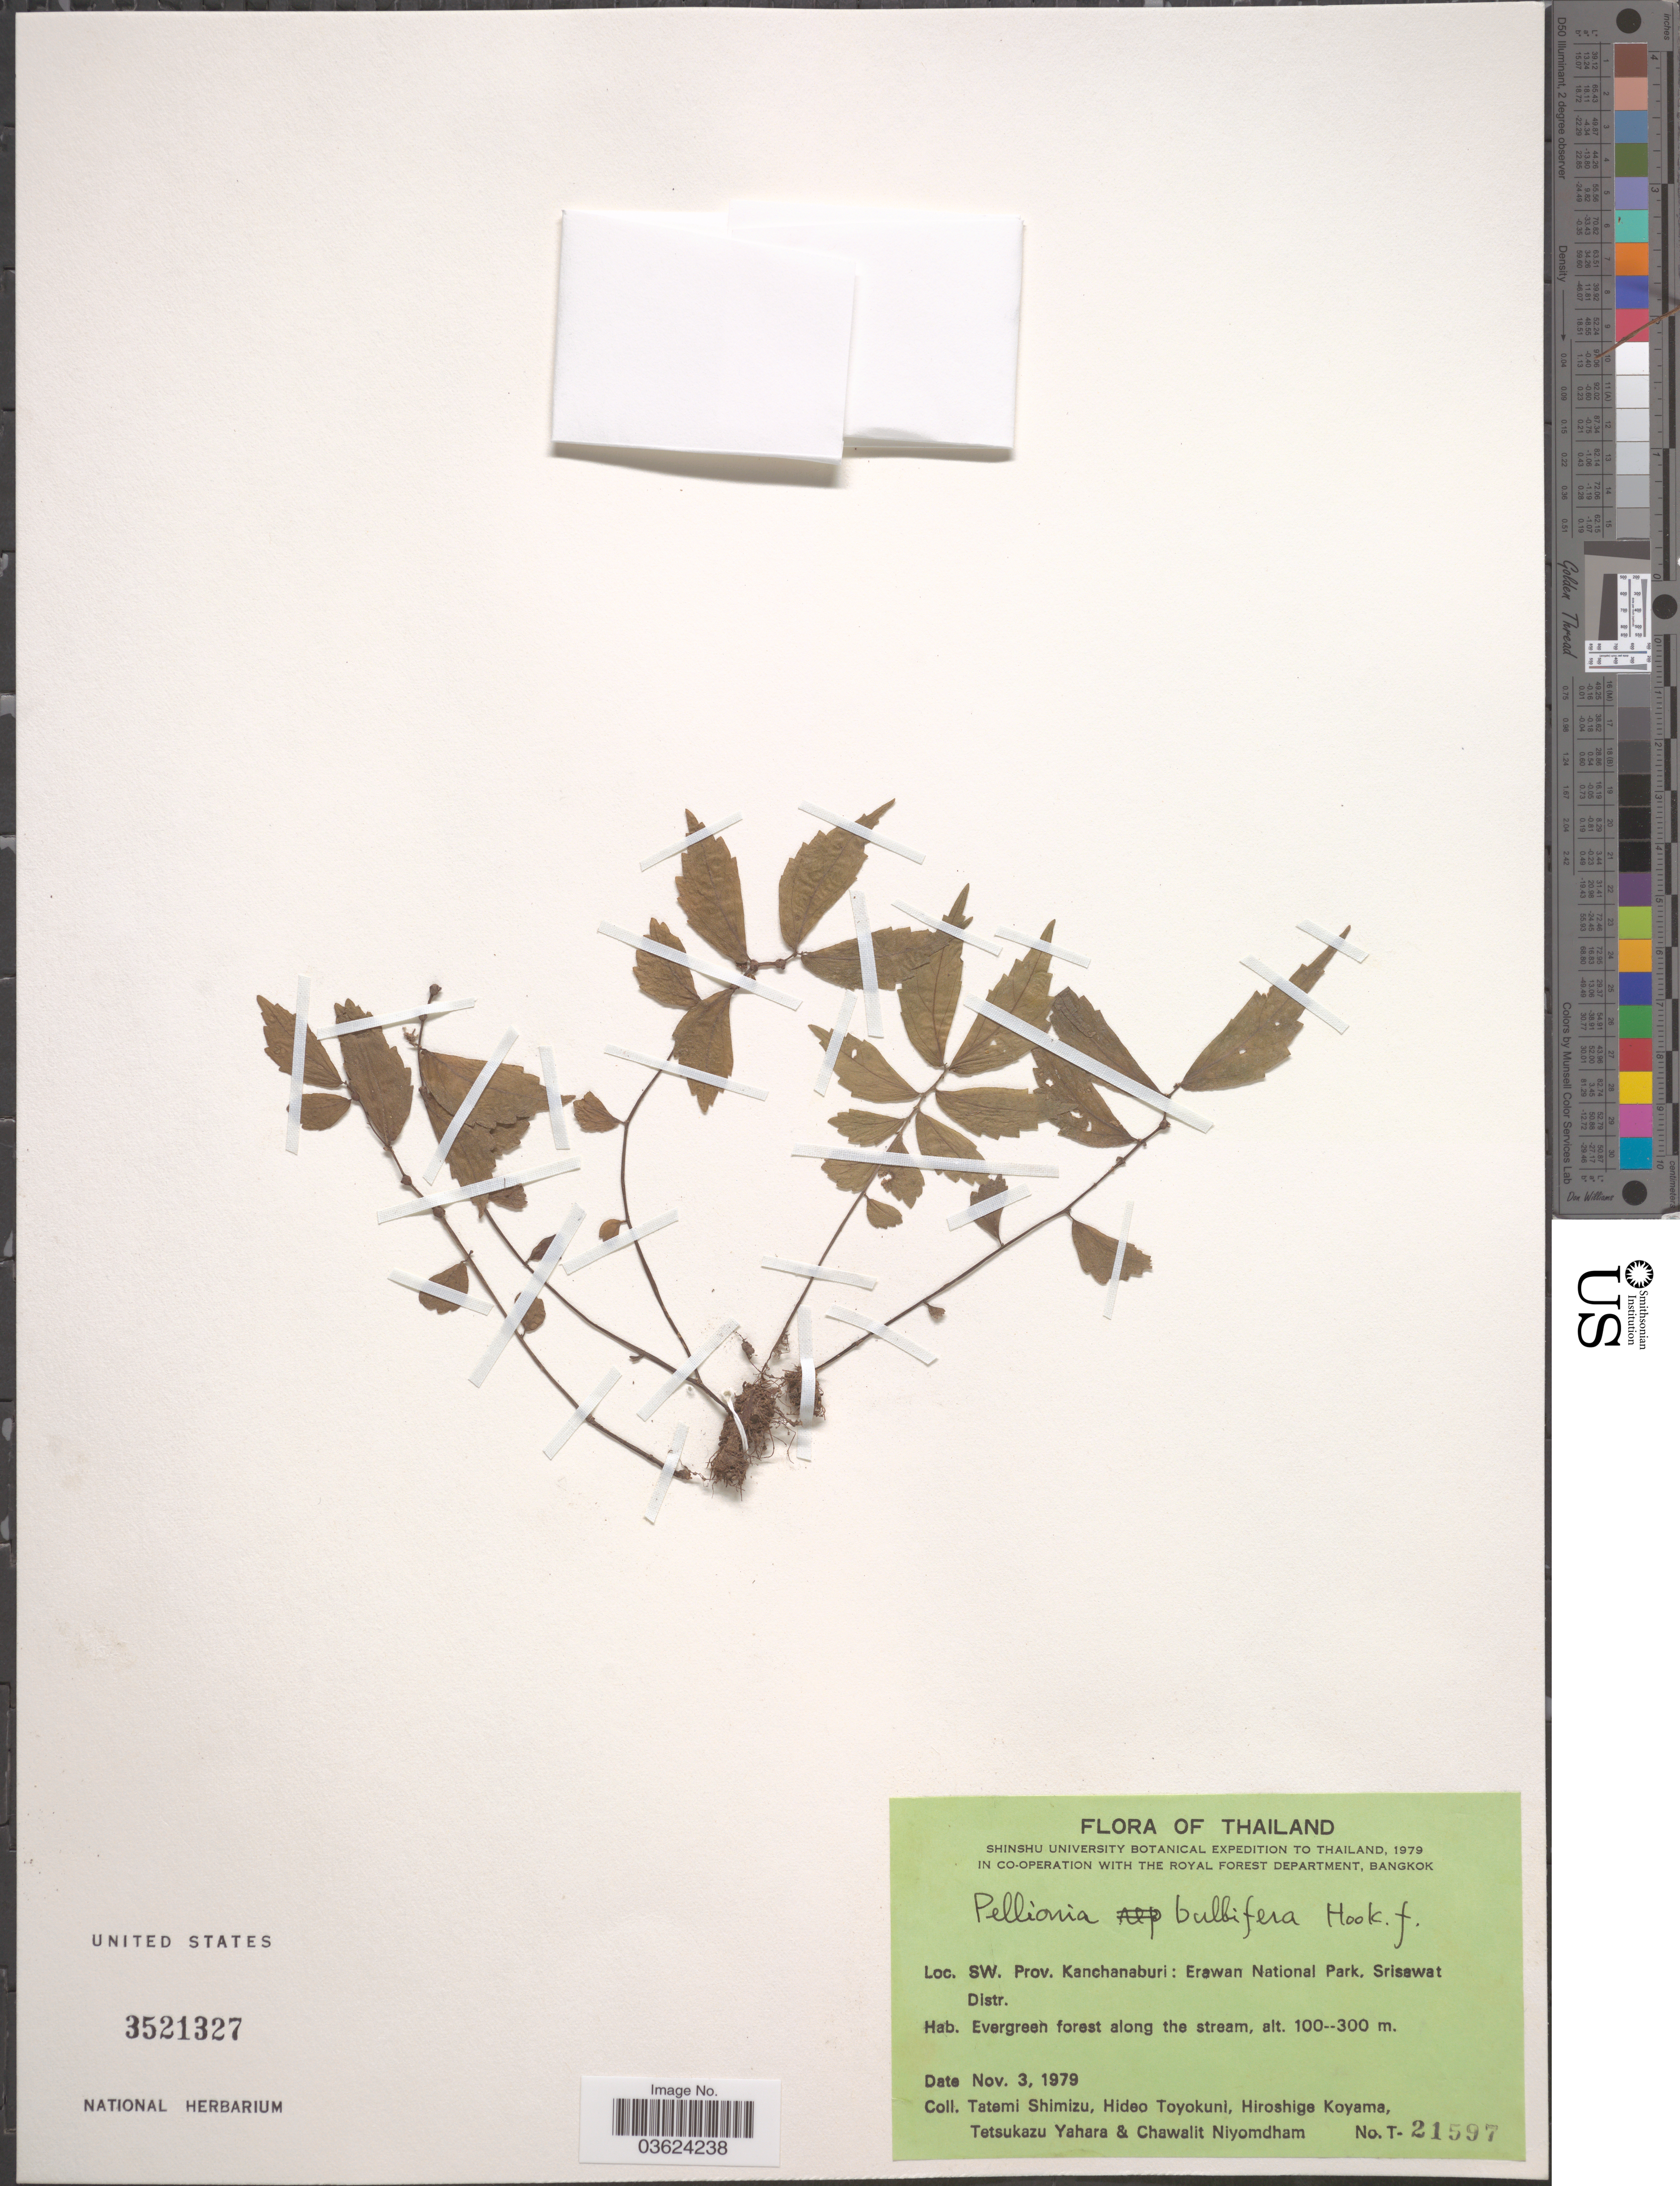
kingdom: Plantae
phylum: Tracheophyta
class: Magnoliopsida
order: Rosales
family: Urticaceae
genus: Pellionia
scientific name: Pellionia bulbifera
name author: Hook. f.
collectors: T. Shimizu, H. Toyokuni, H. Koyama, T. Yahara & C. Niyomdham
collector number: T-21597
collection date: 1979-11-03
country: Thailand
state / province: Kanchanaburi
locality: SW. Prov. Kanchanaburi: Erawan National Park. Srisawat Distr.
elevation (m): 100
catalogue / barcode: US 3521327